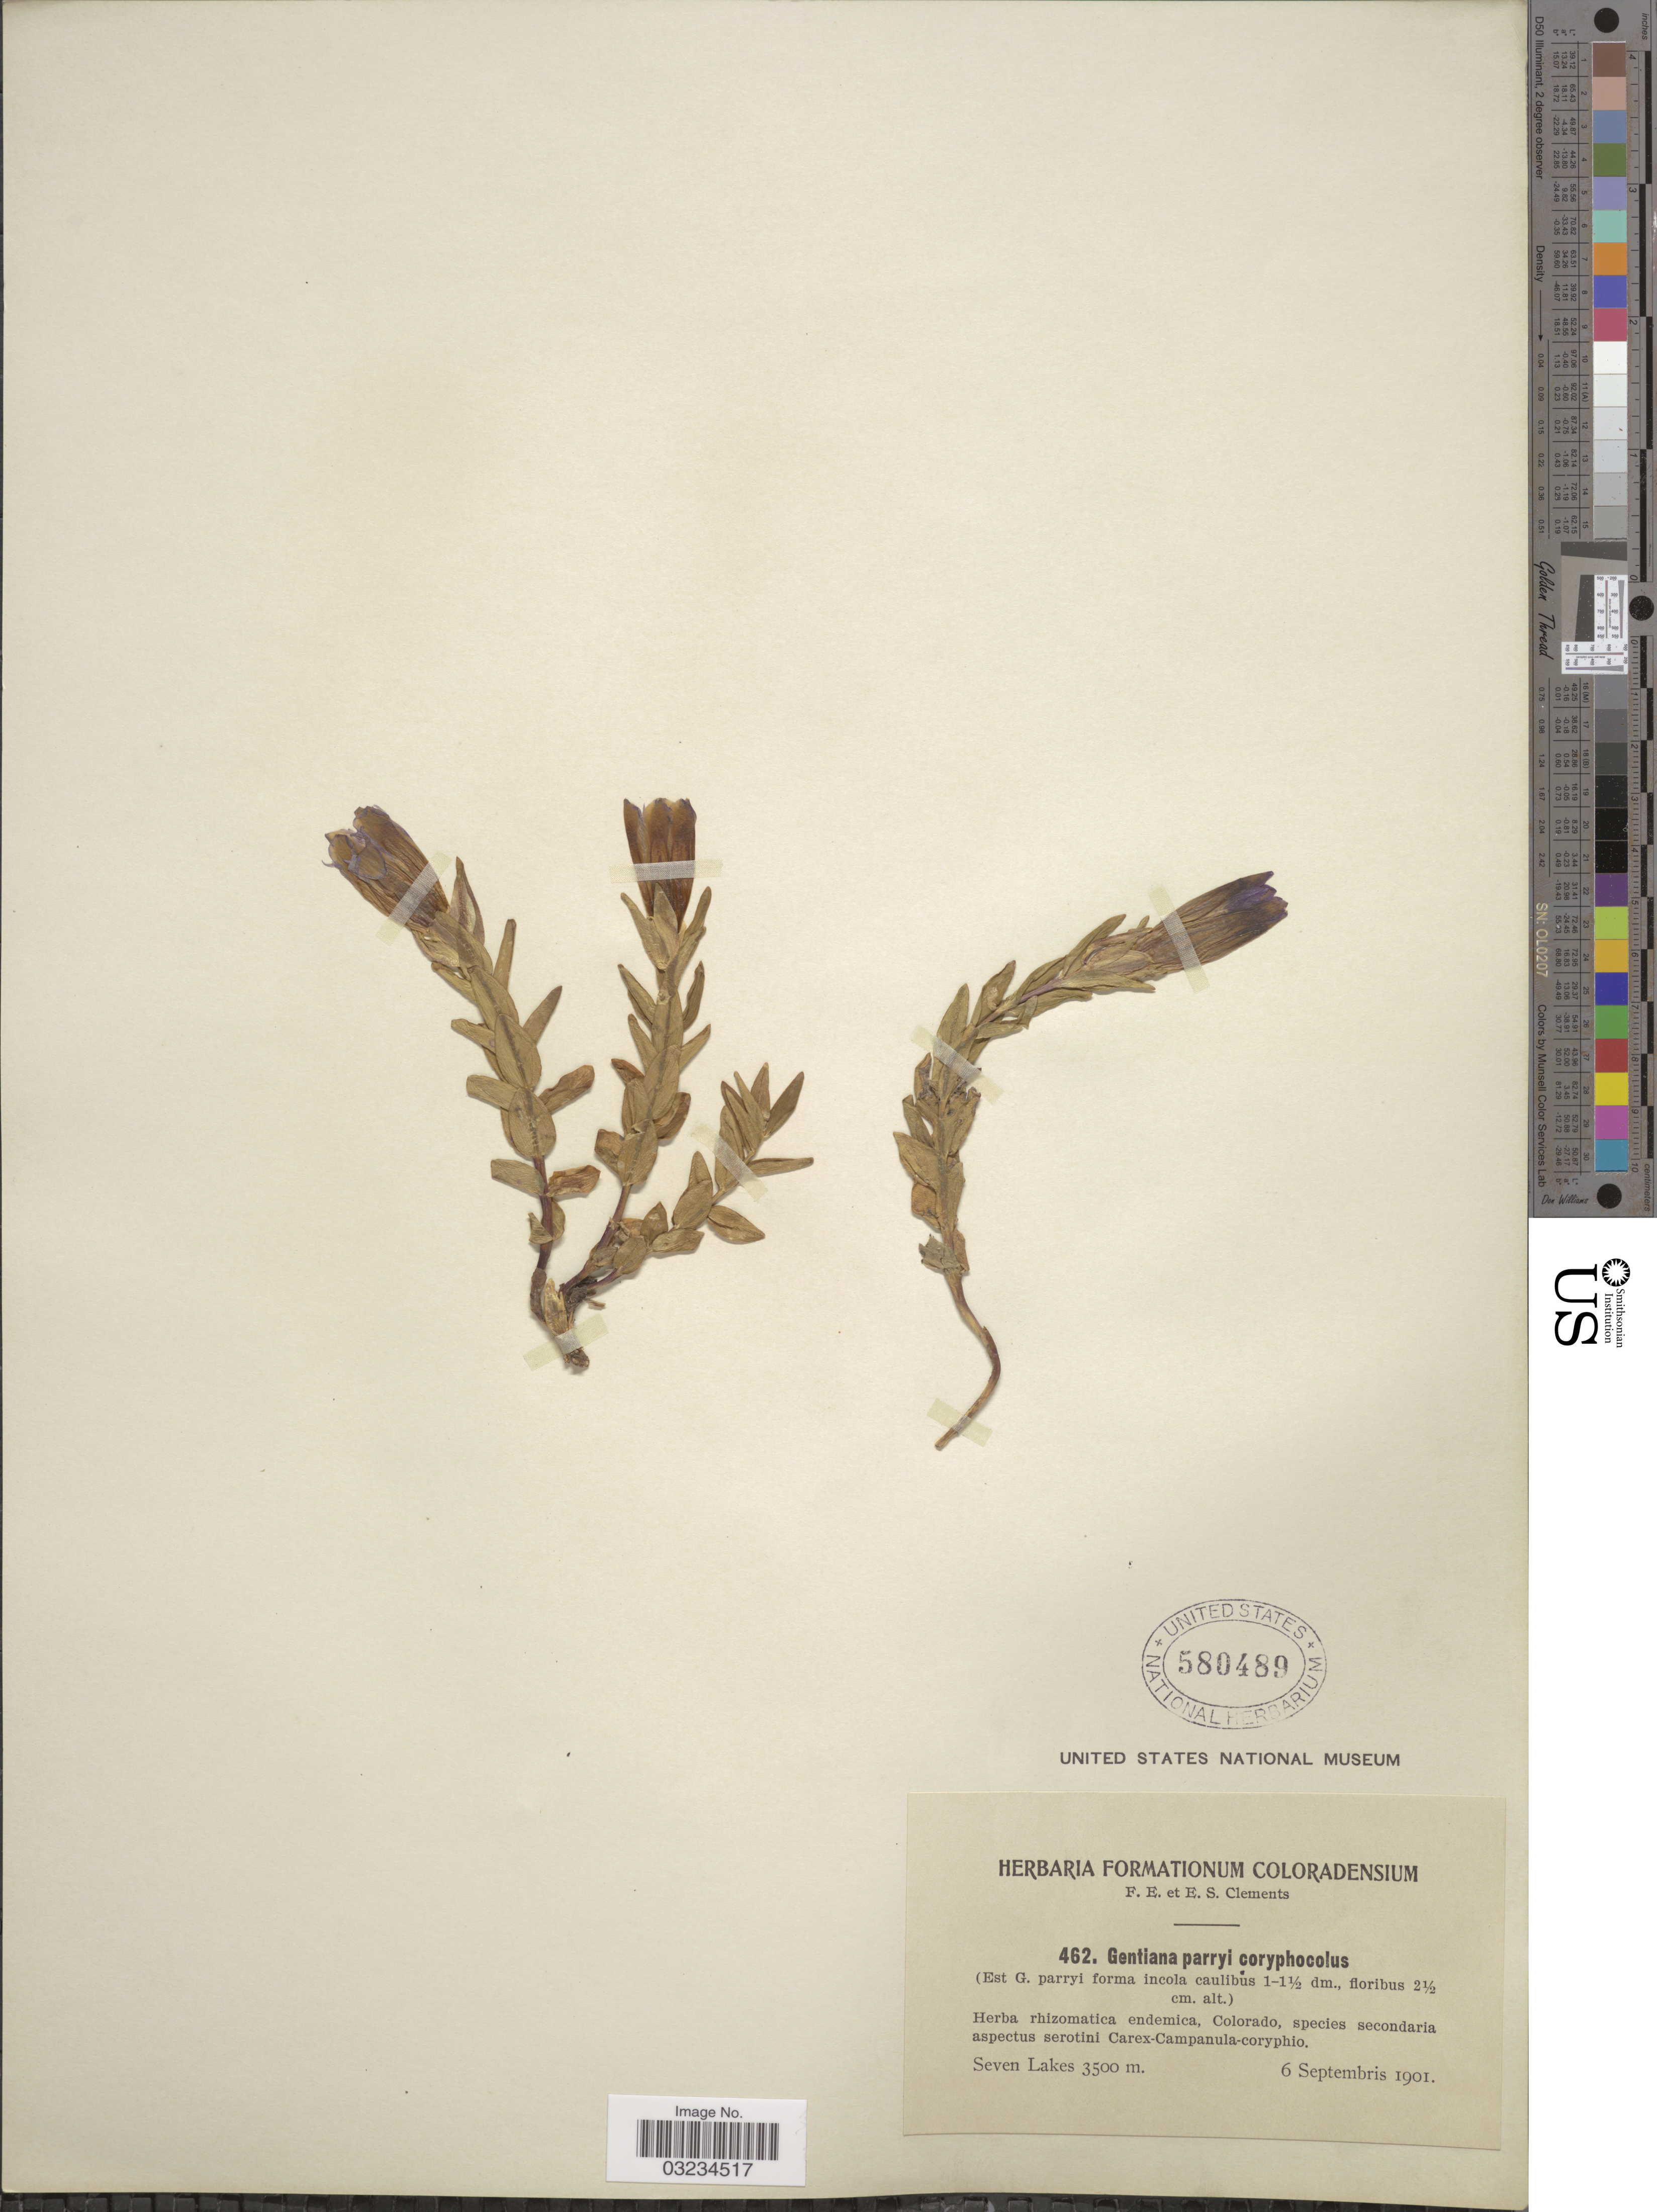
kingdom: Plantae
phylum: Tracheophyta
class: Magnoliopsida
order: Gentianales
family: Gentianaceae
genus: Gentiana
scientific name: Gentiana parryi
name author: Engelm.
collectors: F. E. Clements & E. S. Clements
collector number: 462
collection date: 1901-09-06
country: United States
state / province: Colorado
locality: Seven Lakes.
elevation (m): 3500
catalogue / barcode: US 580489